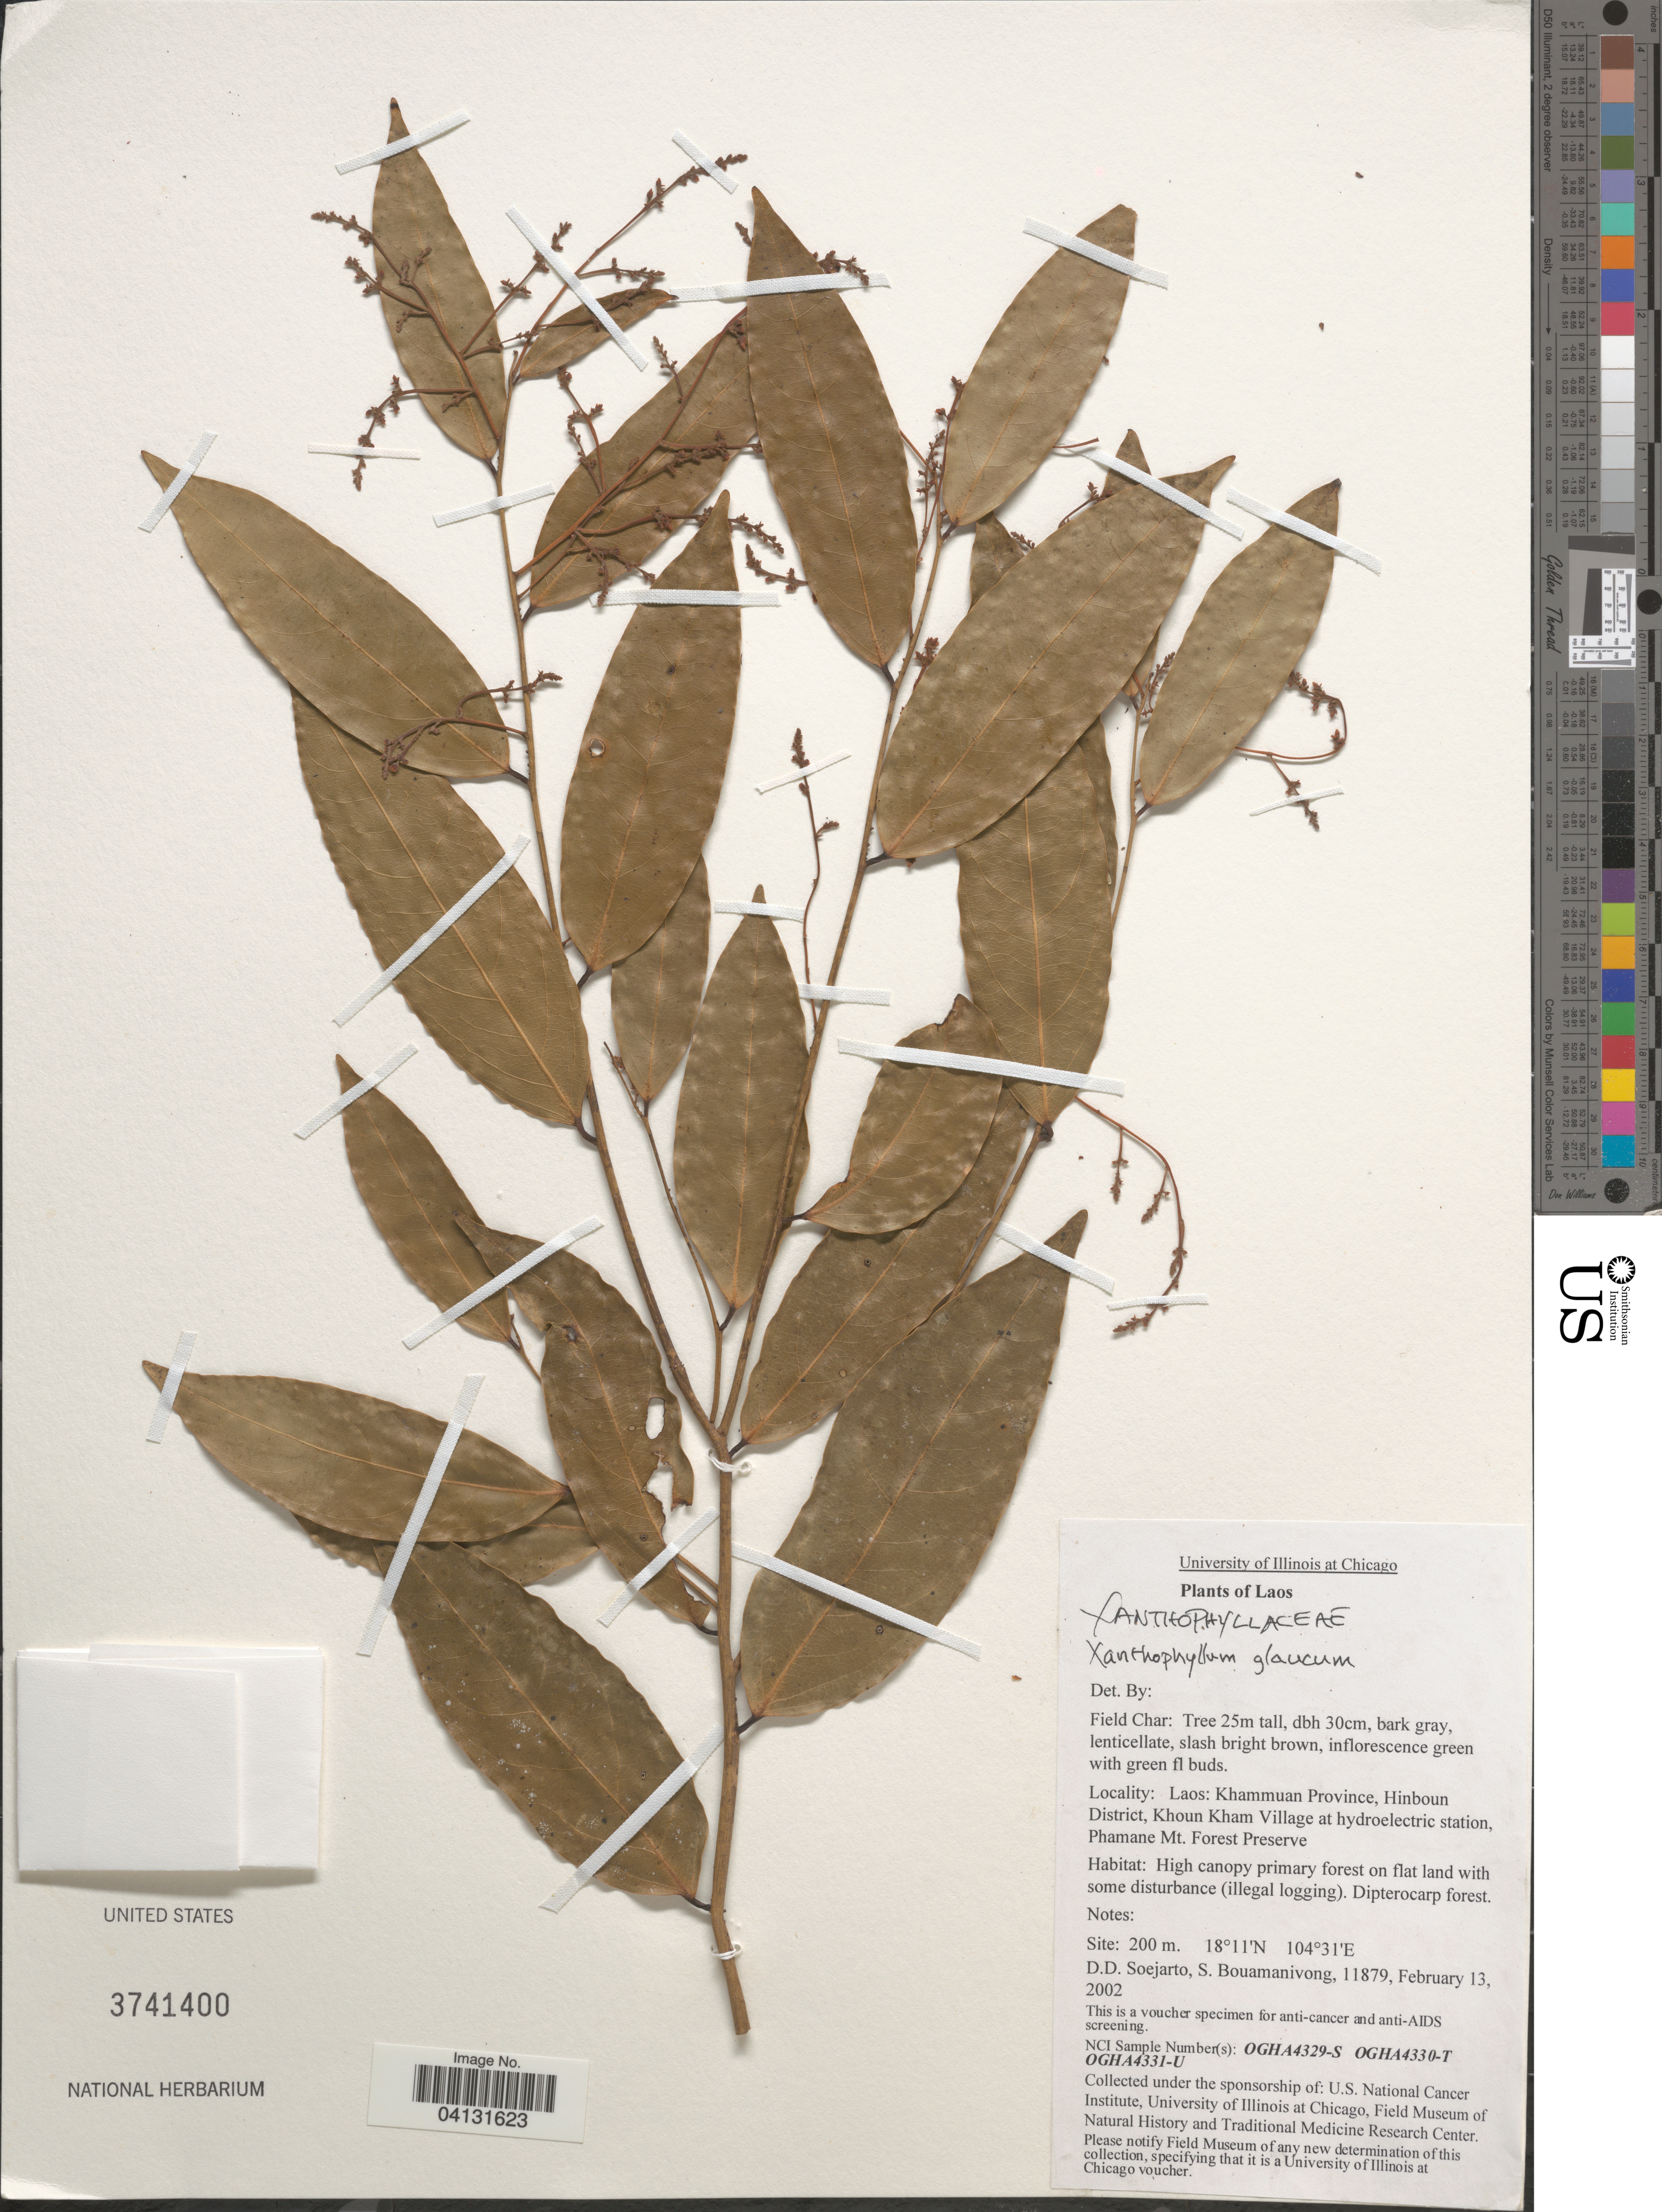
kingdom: Plantae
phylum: Tracheophyta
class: Magnoliopsida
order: Fabales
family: Polygalaceae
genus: Xanthophyllum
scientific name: Xanthophyllum glaucum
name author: Wall. ex Hassk.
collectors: S. Bouamanivong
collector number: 11879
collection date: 2002-02-13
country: Laos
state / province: Khammouan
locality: Khammuan Province, Hinboun District, Khoun Kham Village at hydroelectric station, Phamane Mt. Forest Preserve.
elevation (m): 200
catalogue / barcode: US 3741400